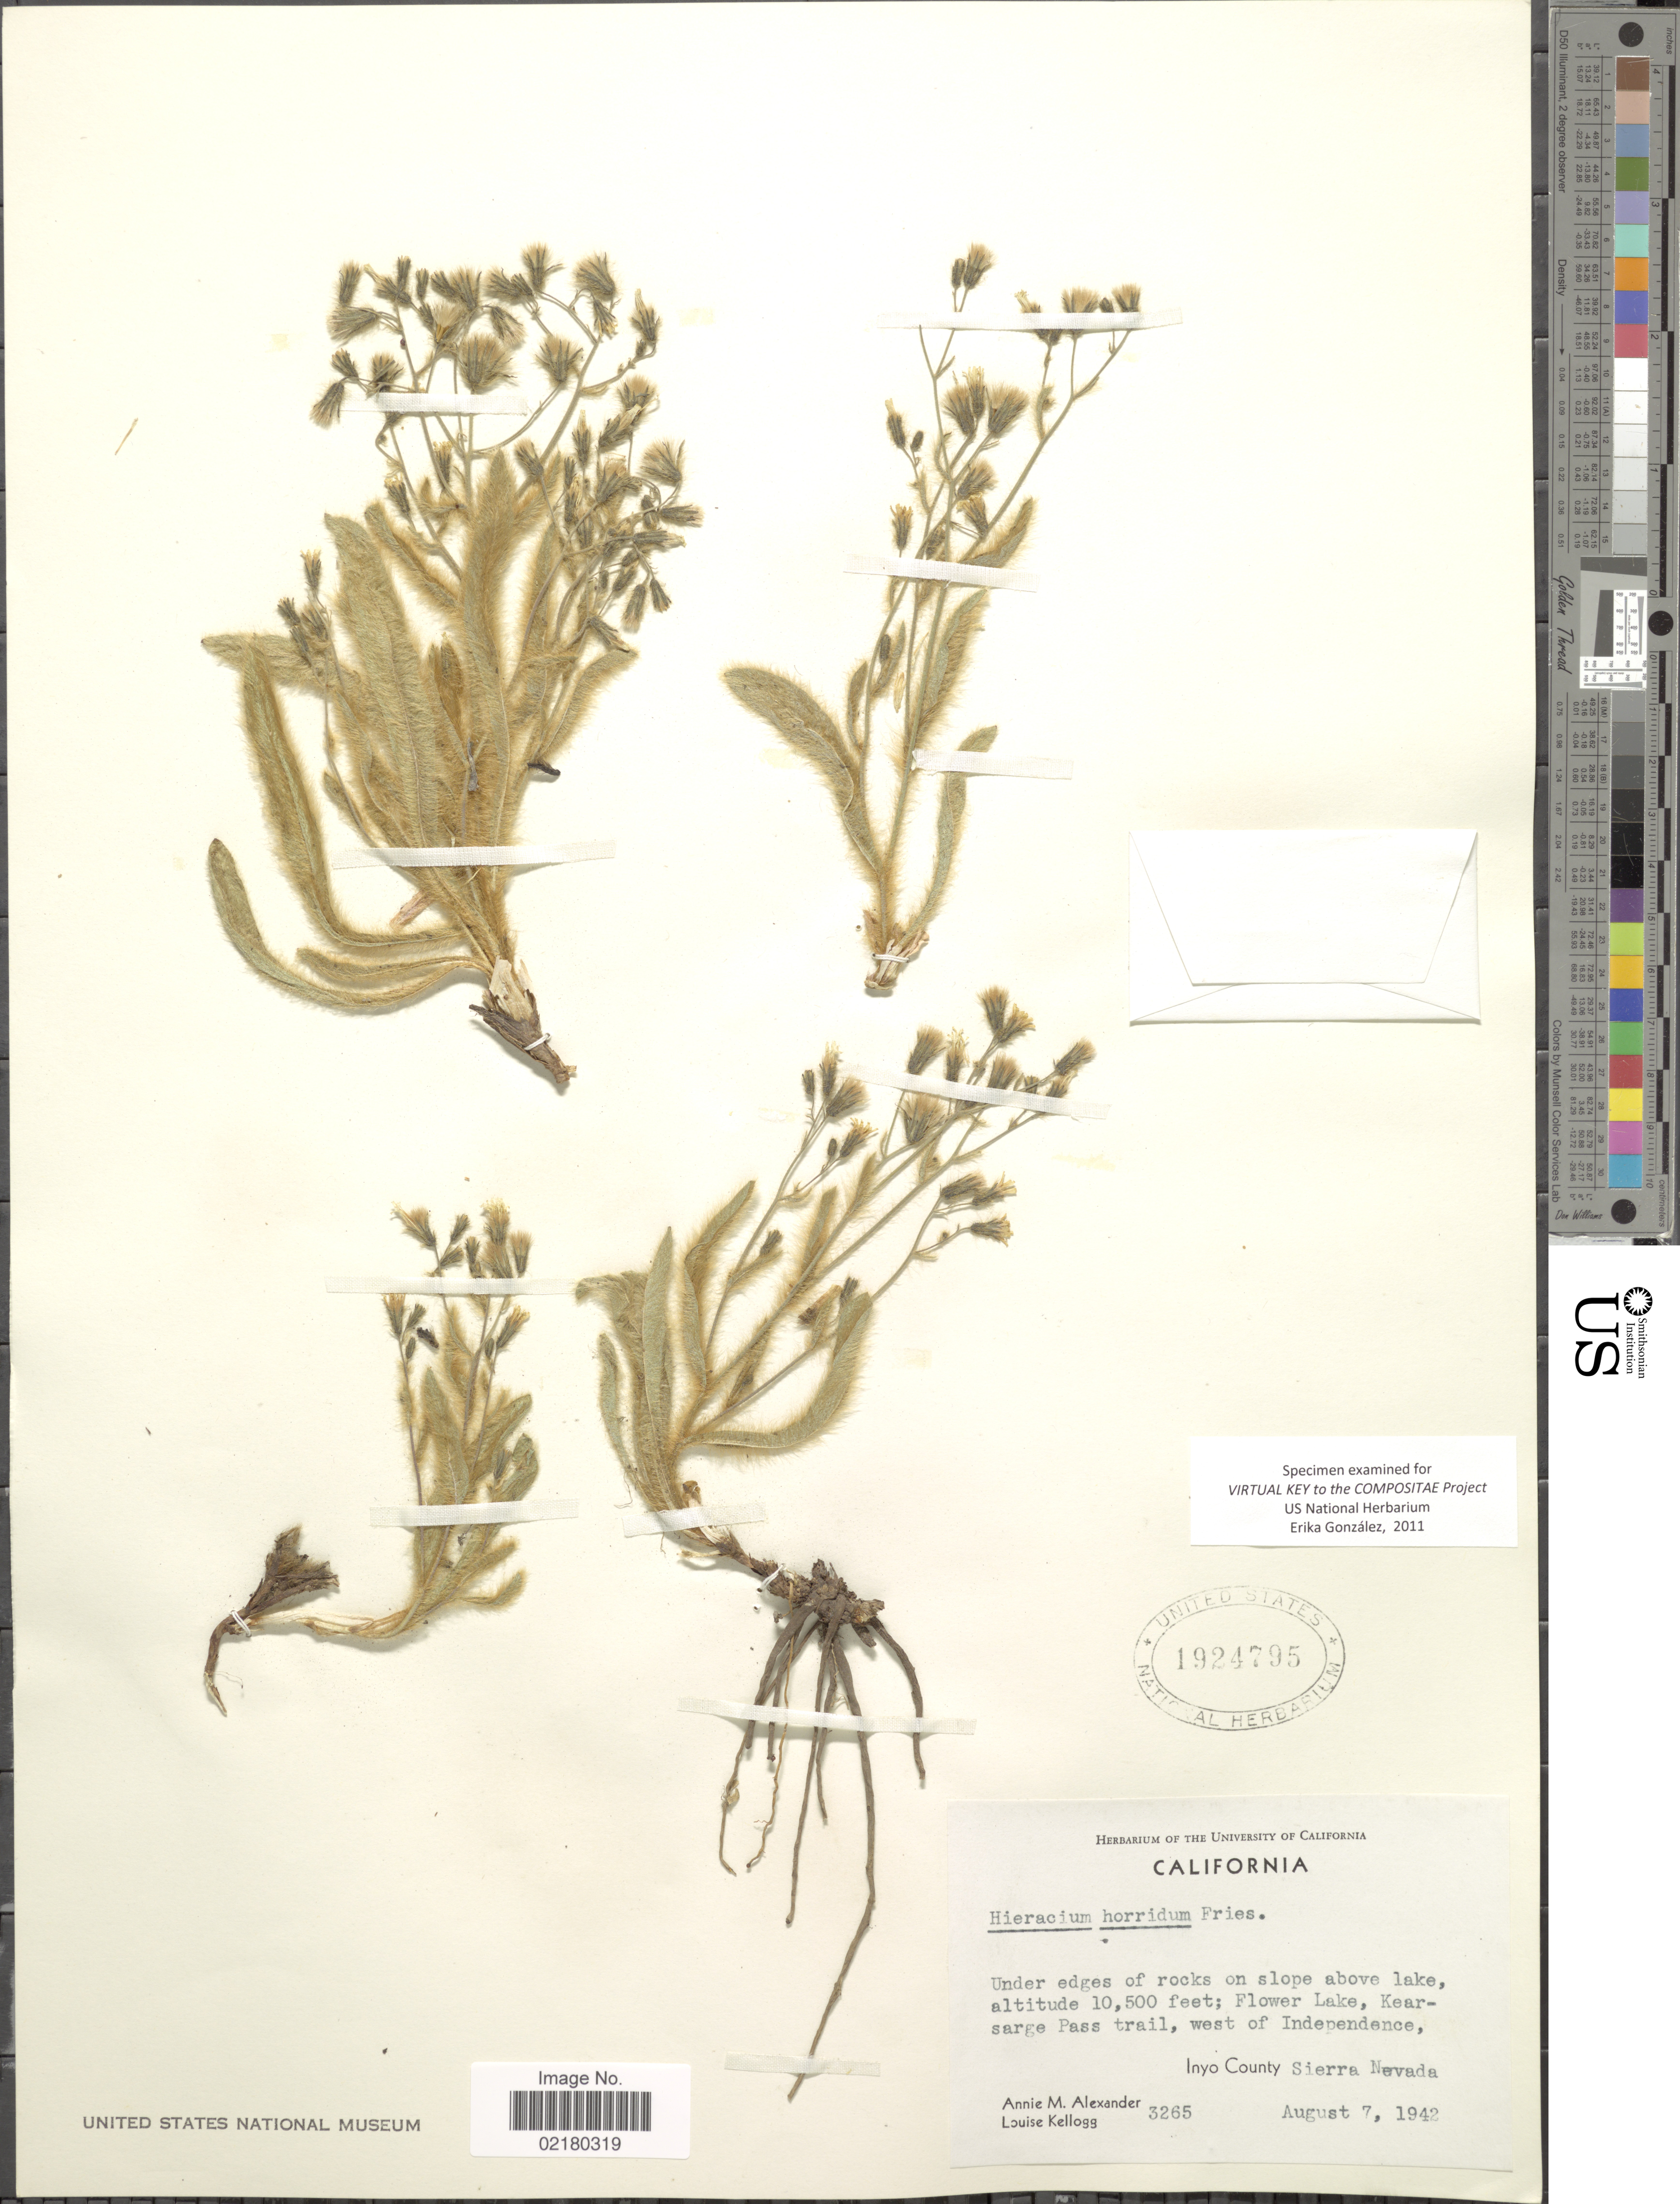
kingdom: Plantae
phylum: Tracheophyta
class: Magnoliopsida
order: Asterales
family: Asteraceae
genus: Hieracium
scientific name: Hieracium horridum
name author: Fr.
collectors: A. M. Alexander & L. Kellogg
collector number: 13265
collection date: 1942-08-07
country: United States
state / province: California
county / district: Inyo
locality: Under edges of rocks on slope above lake, Flower lake, Kearsarge Pass trail, west of Indepence, Inyo County Sierra Nevada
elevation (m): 3200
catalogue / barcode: US 1924795